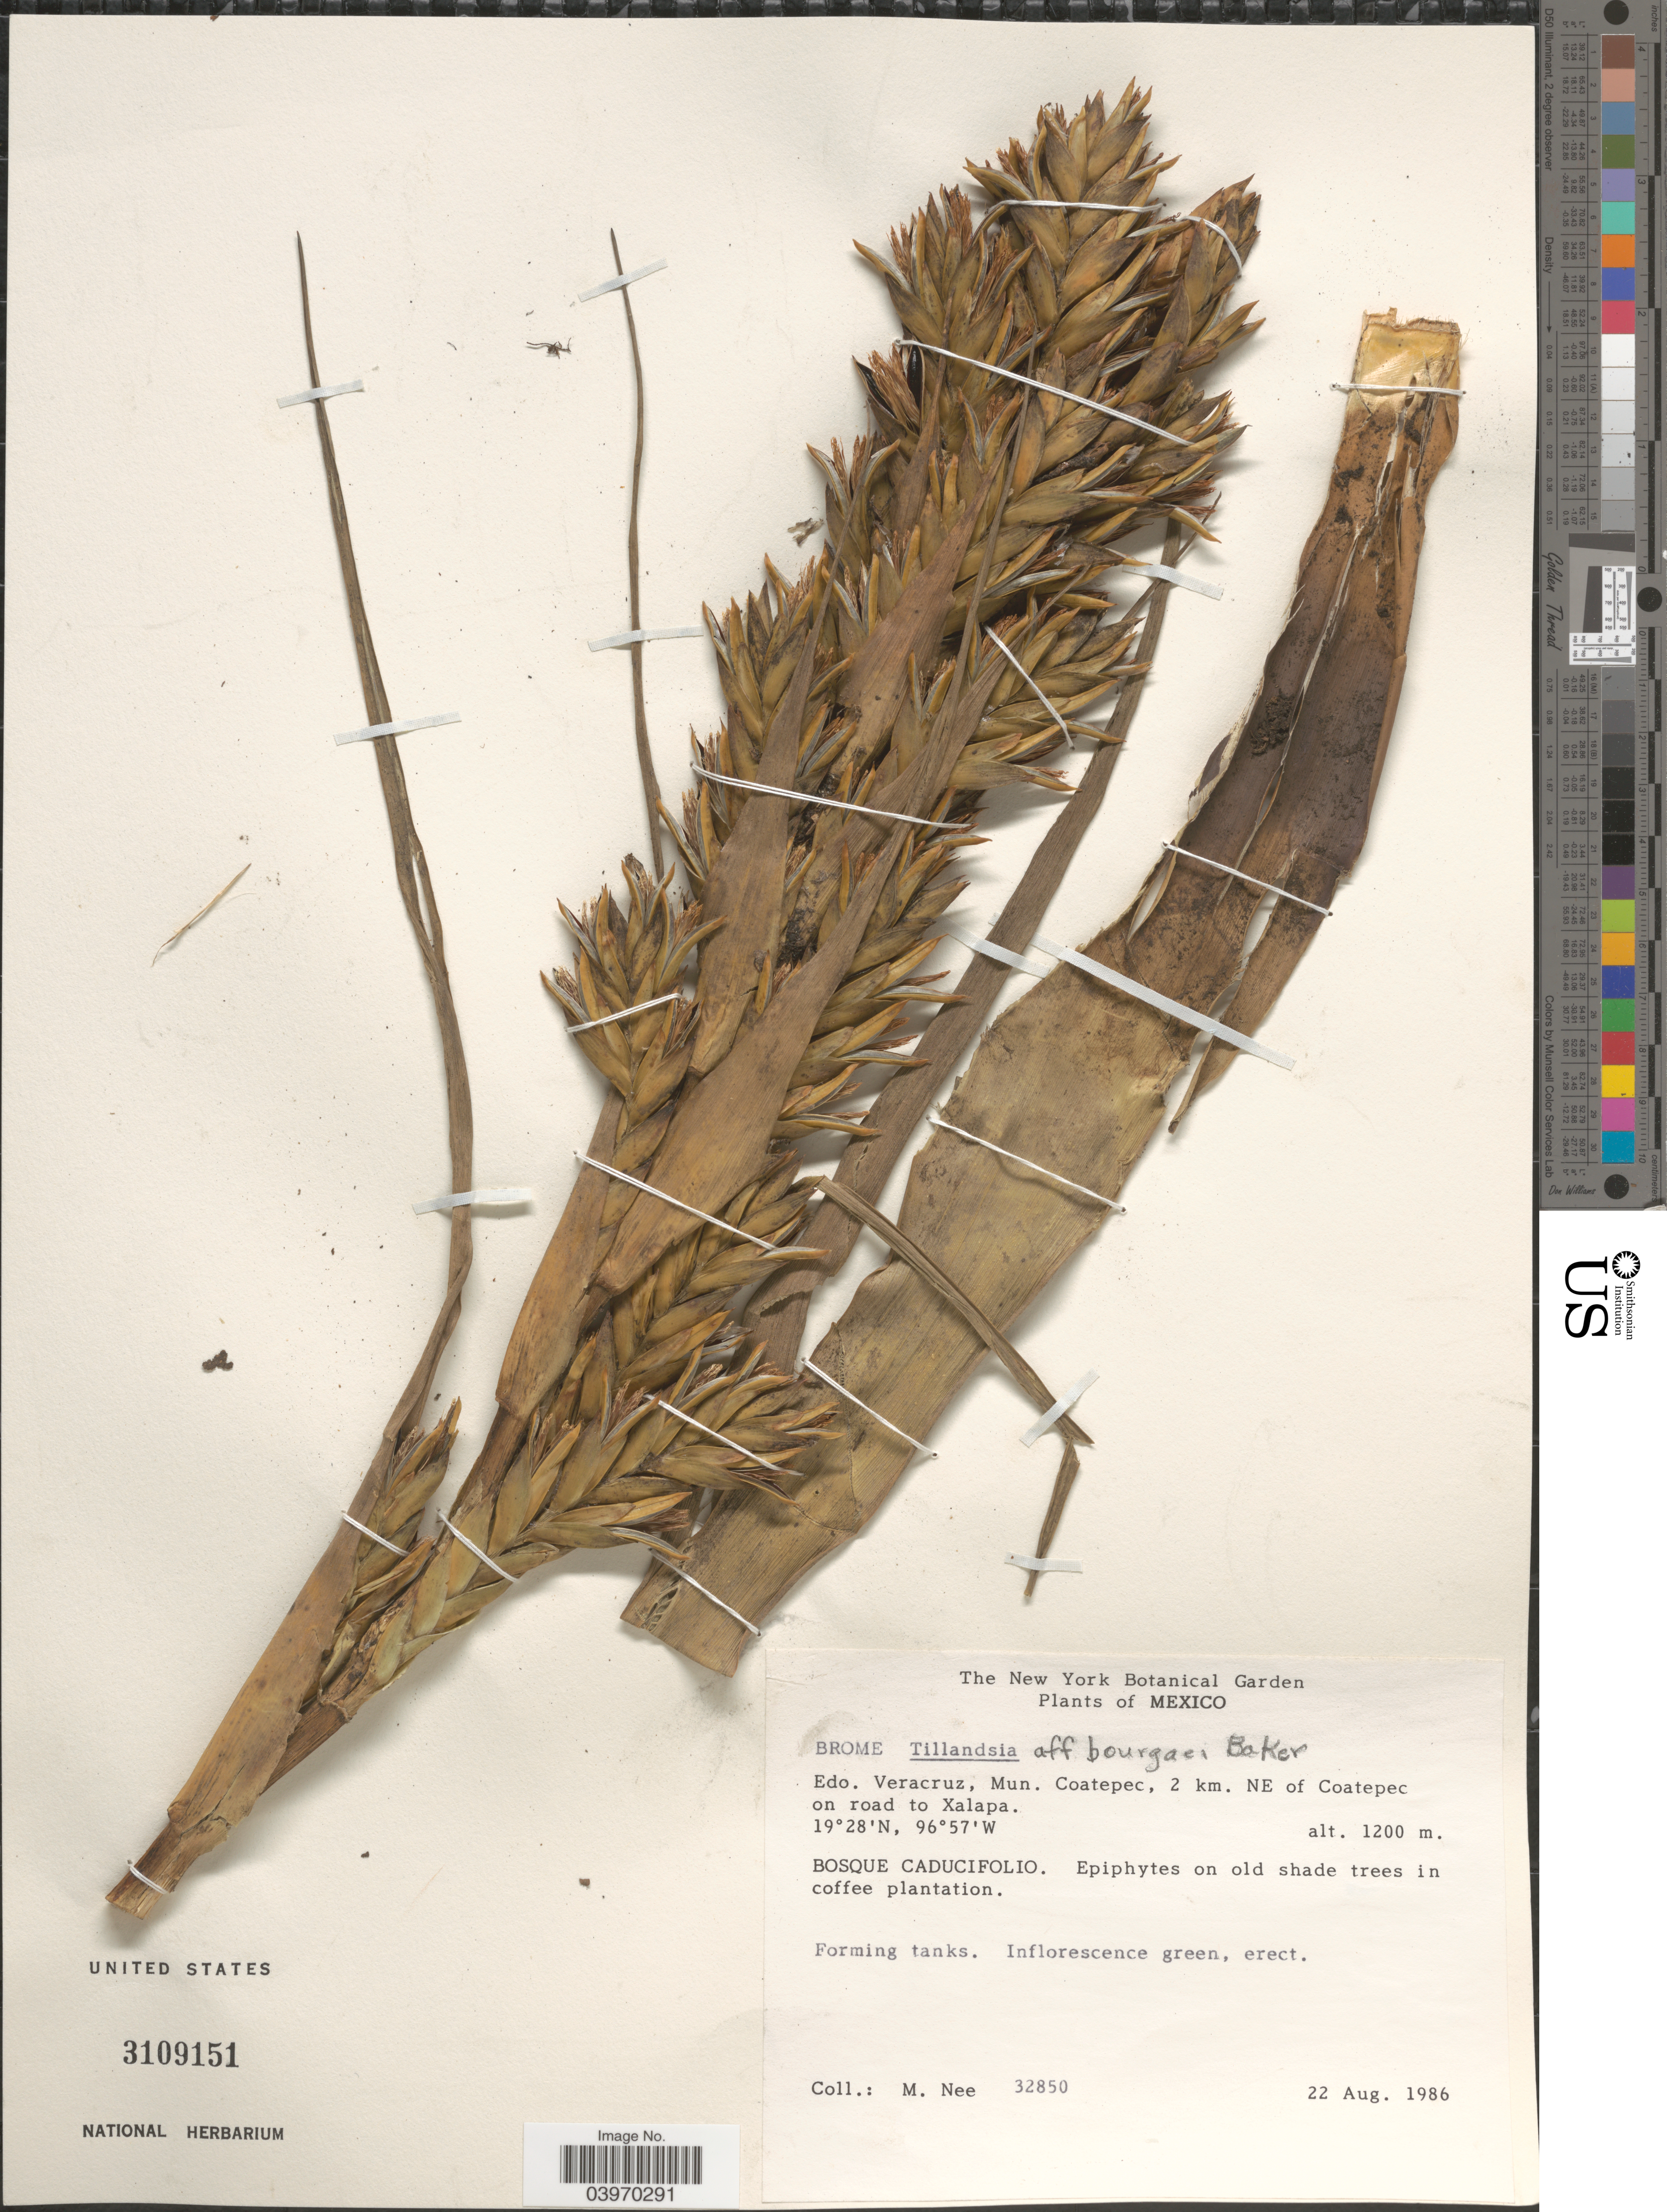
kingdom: Plantae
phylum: Tracheophyta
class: Liliopsida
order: Poales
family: Bromeliaceae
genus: Tillandsia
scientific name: Tillandsia bourgaei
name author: Baker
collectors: M. Nee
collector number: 32850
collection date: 1986-08-22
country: Mexico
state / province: Veracruz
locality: Edo. Veracruz, Mun. Coatepec, 2 km. NE of Coatepec on road to Xalapa.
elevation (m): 1200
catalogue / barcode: US 3109151